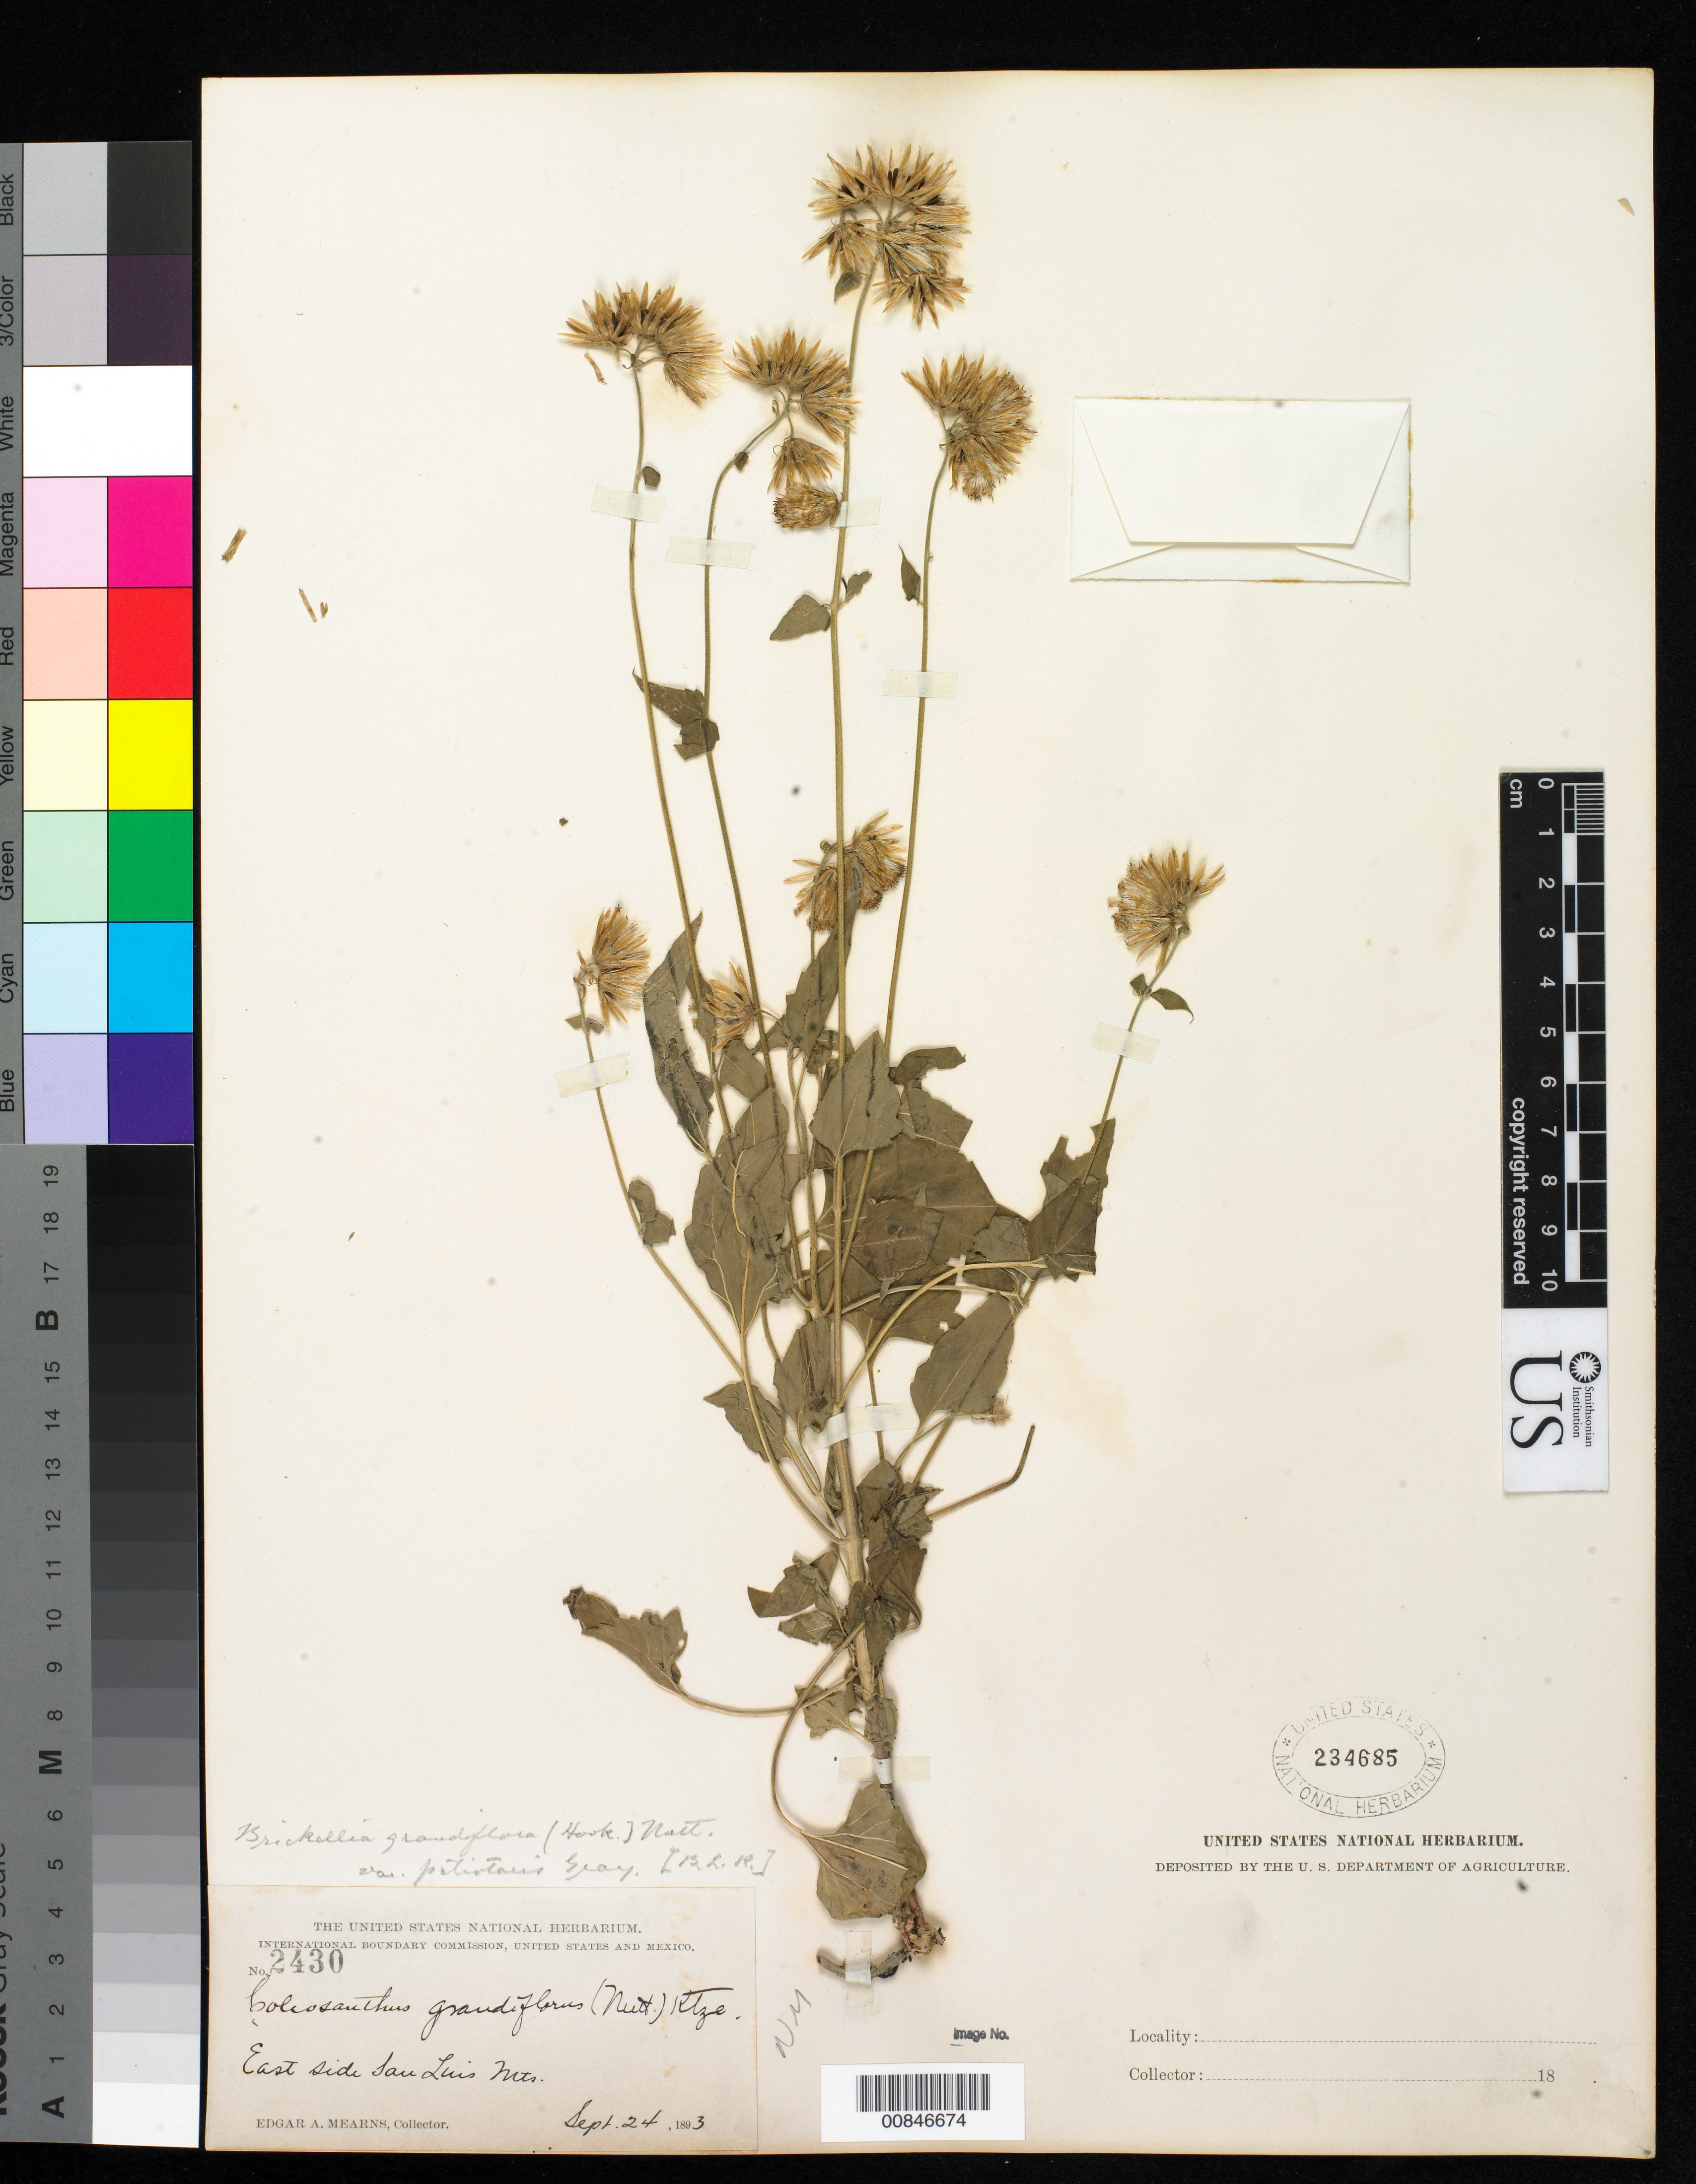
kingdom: Plantae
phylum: Tracheophyta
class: Magnoliopsida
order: Asterales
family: Asteraceae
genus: Brickellia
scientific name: Brickellia grandiflora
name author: (Hook.) Nutt.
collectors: E. A. Mearns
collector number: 2430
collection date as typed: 24 Sep 1893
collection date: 1893-09-24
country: United States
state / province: New Mexico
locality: East side of San Luis Mts.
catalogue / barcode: US 234685